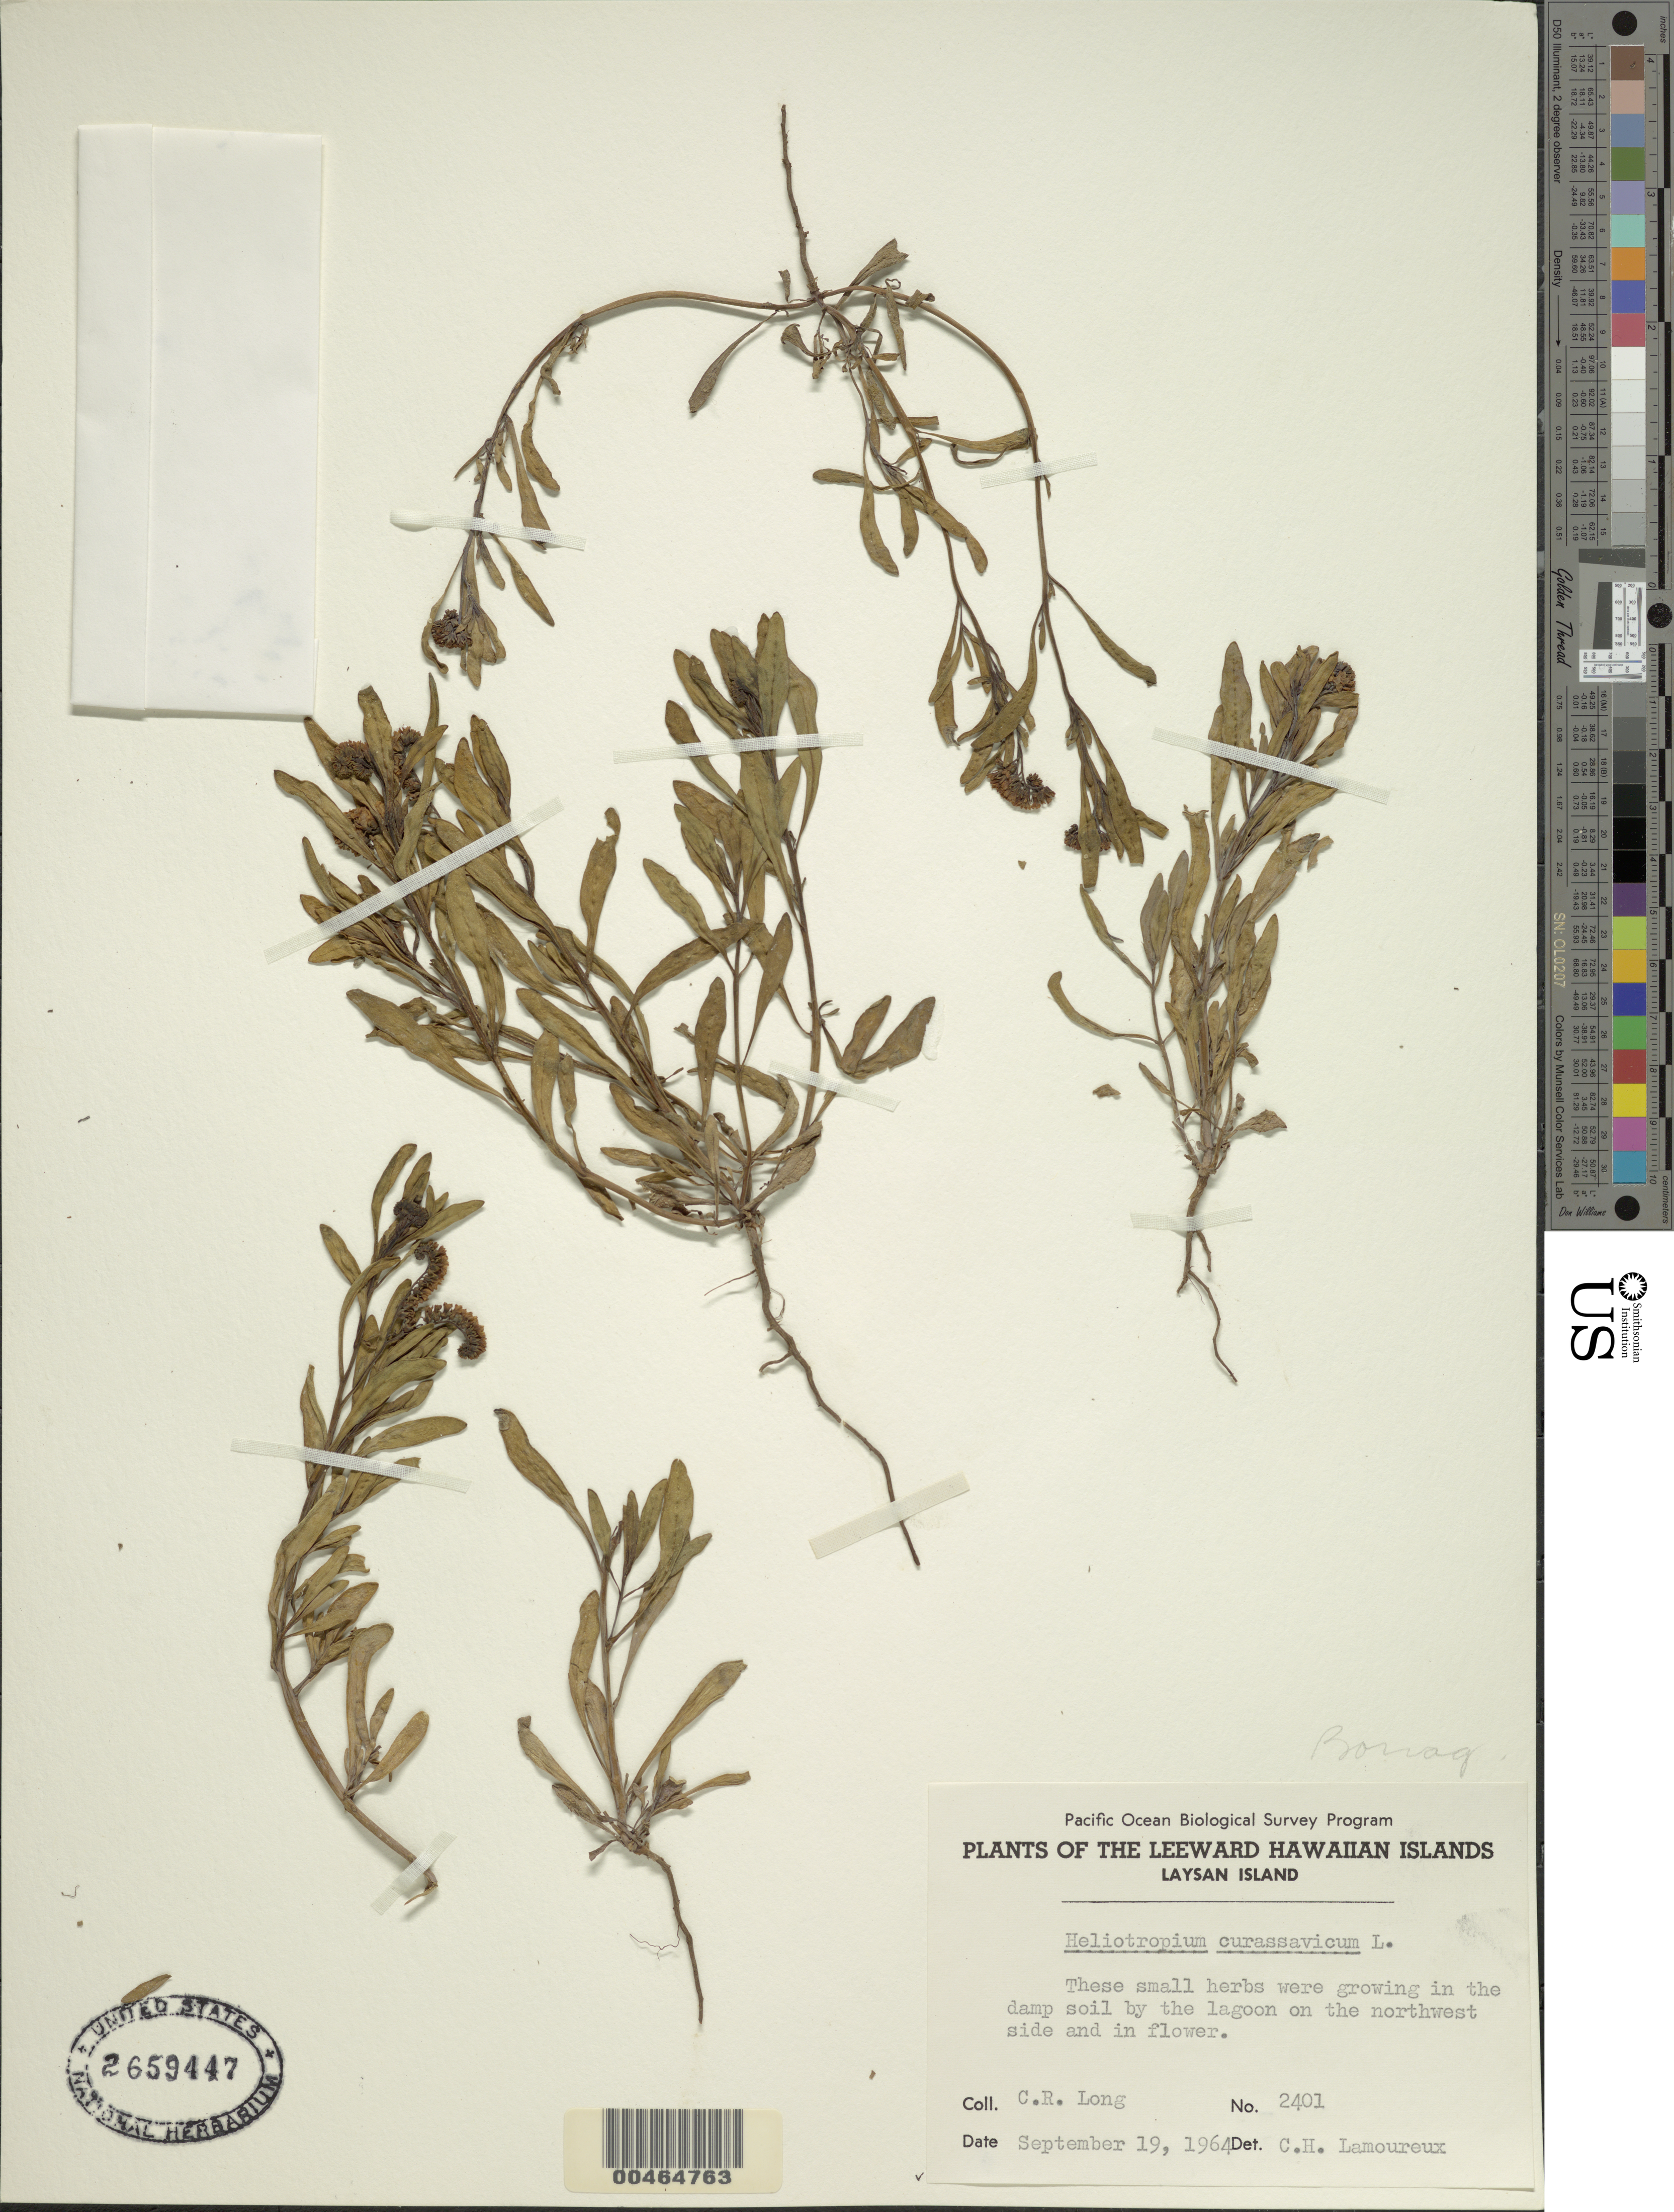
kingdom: Plantae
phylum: Tracheophyta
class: Magnoliopsida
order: Boraginales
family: Heliotropiaceae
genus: Heliotropium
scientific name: Heliotropium curassavicum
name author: L.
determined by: Lamoureux, C. H.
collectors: C. Long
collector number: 2401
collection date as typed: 19 Sep 1964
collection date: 1964-09-19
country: United States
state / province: Hawaii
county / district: Honolulu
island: Oahu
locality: NW side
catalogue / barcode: US 2659447